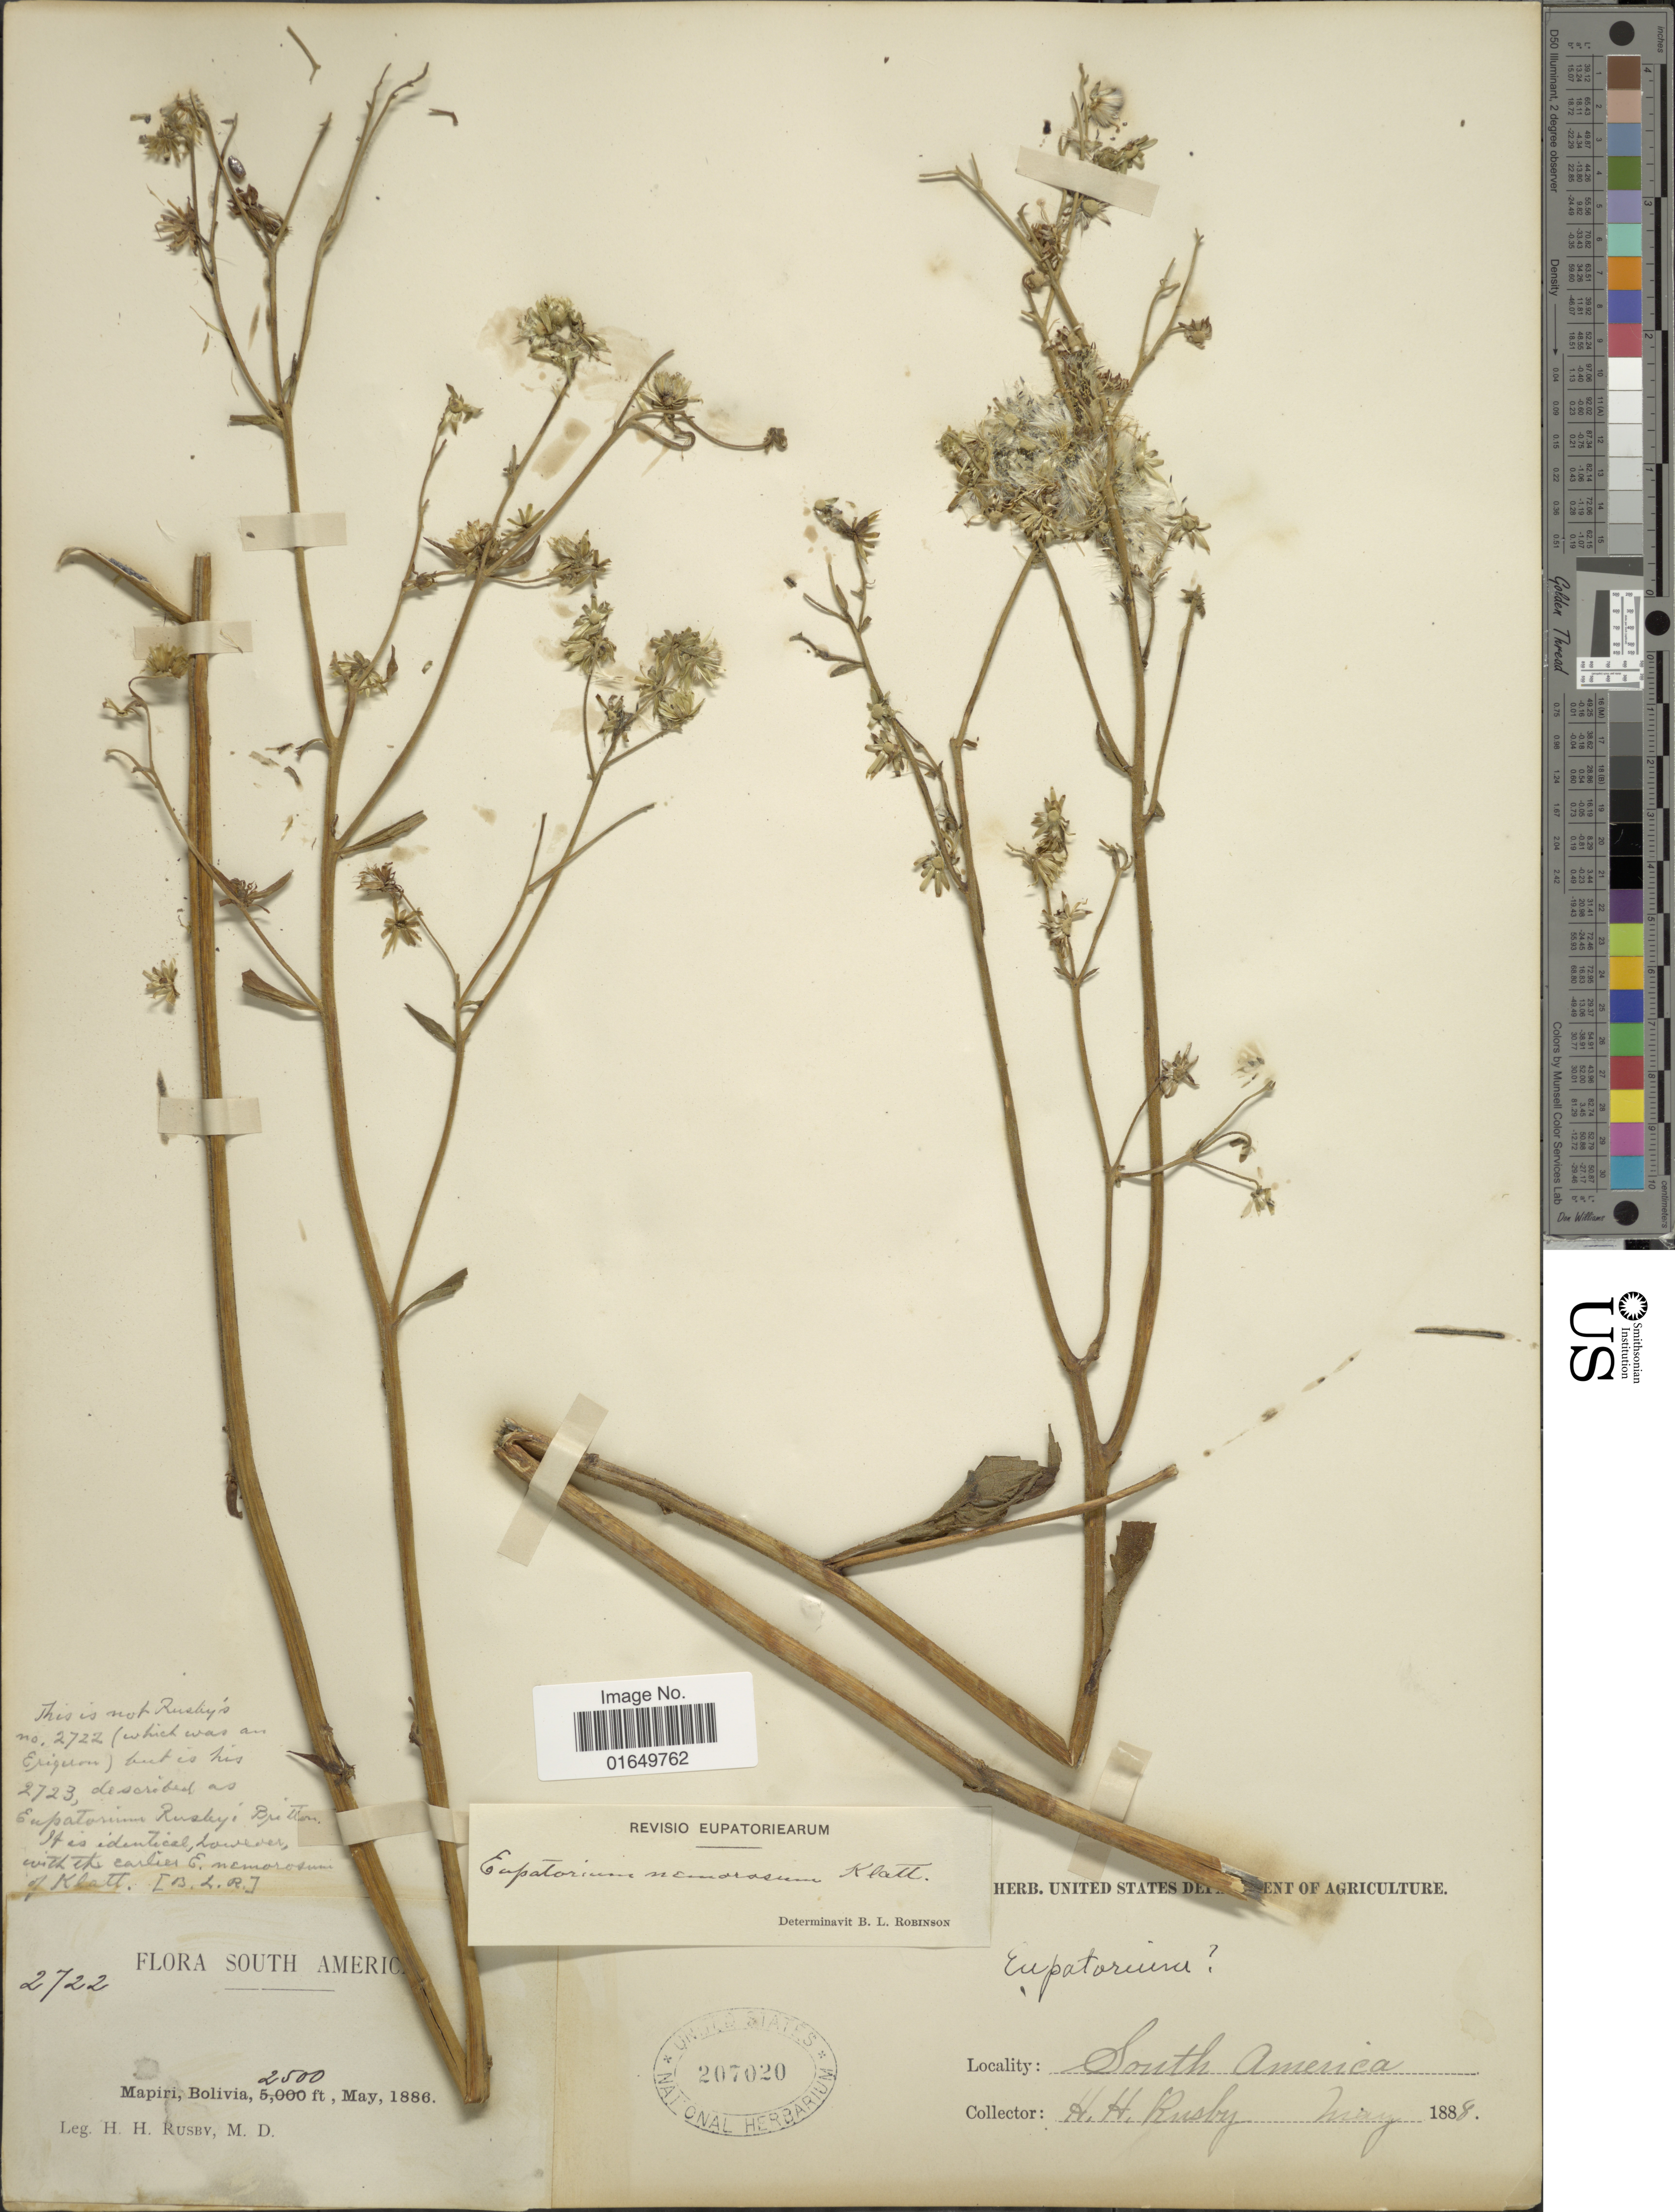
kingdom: Plantae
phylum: Tracheophyta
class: Magnoliopsida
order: Asterales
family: Asteraceae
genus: Polyanthina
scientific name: Polyanthina nemorosa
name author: (Klatt) R.M. King & H. Rob.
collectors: H. H. Rusby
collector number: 2722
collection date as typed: May, 1886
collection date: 1886-05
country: Bolivia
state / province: La Páz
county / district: Larecaja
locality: Mapiri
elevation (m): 762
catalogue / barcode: US 207020